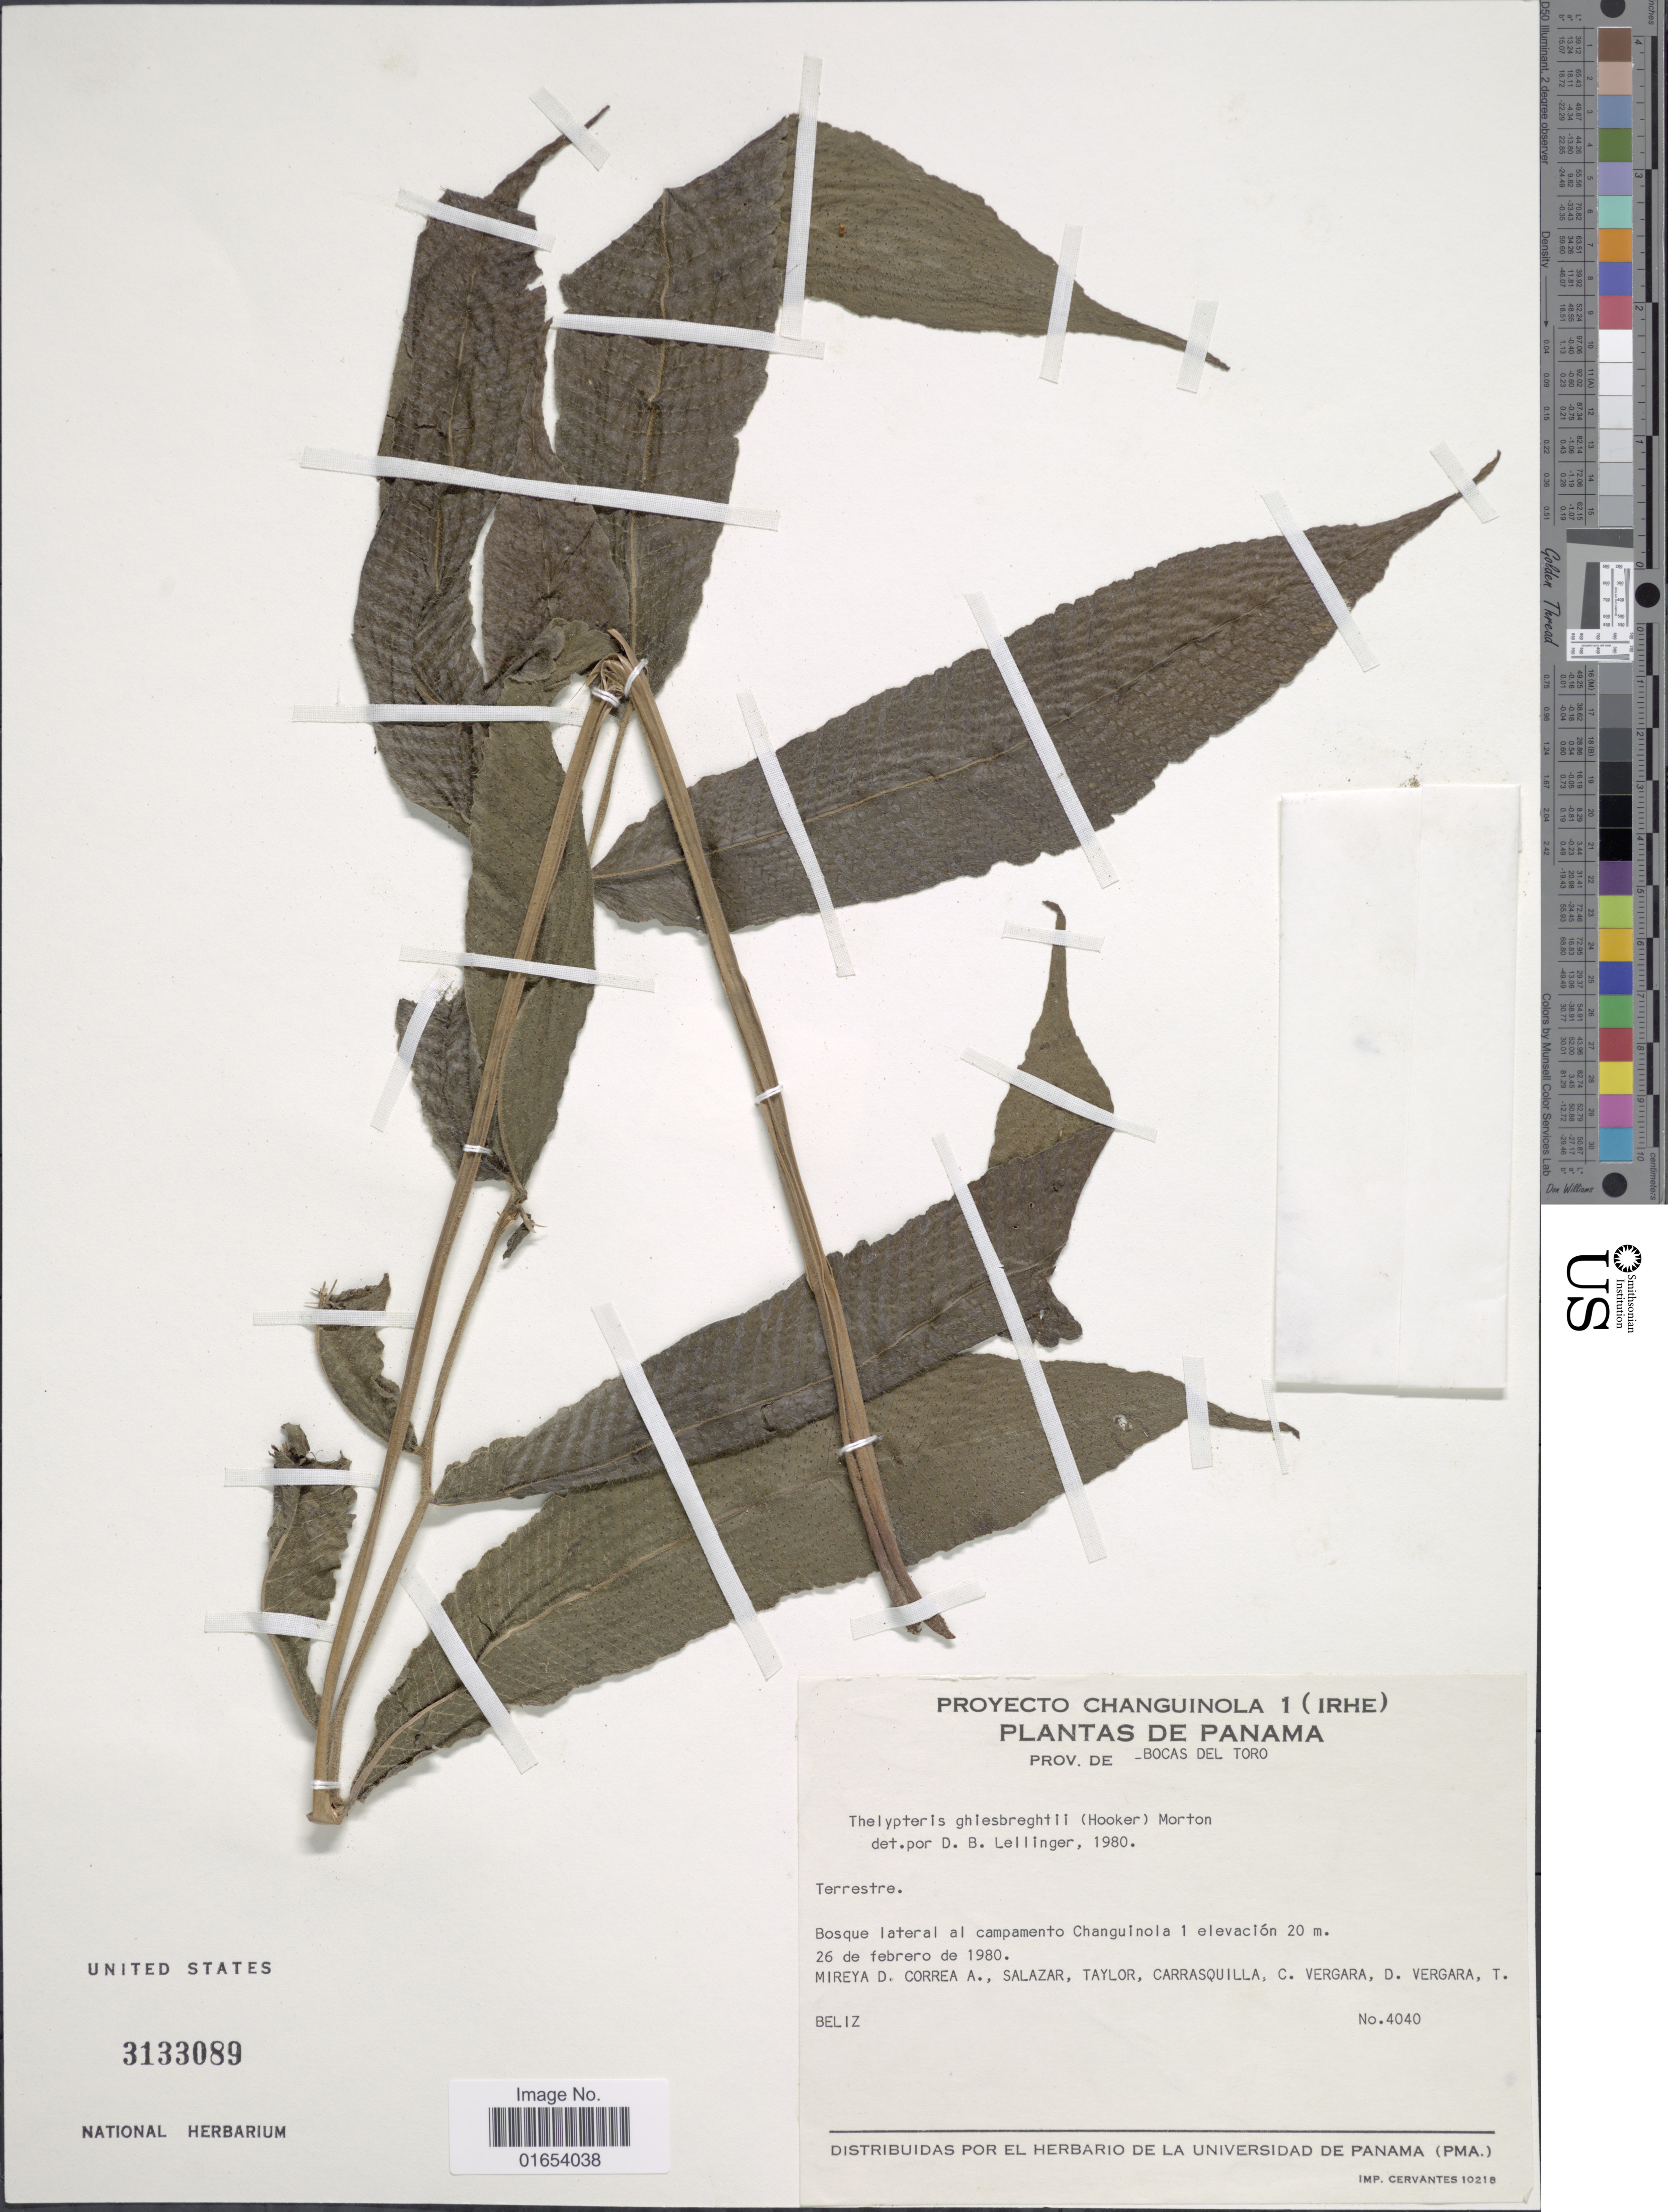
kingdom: Plantae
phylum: Tracheophyta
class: Polypodiopsida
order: Polypodiales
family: Thelypteridaceae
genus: Goniopteris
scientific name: Goniopteris ghiesbreghtii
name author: (Linden) J. Sm.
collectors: M. D. Corrêa-A., -. Salazar, -- Taylor, Carrasquilla & et al.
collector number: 4040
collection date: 1980-02-26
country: Panama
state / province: Bocas del Toro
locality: Prov. De Bocas del Toro, Panama, Bosque lateral al campamento Changuinola 1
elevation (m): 20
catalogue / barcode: US 3133089